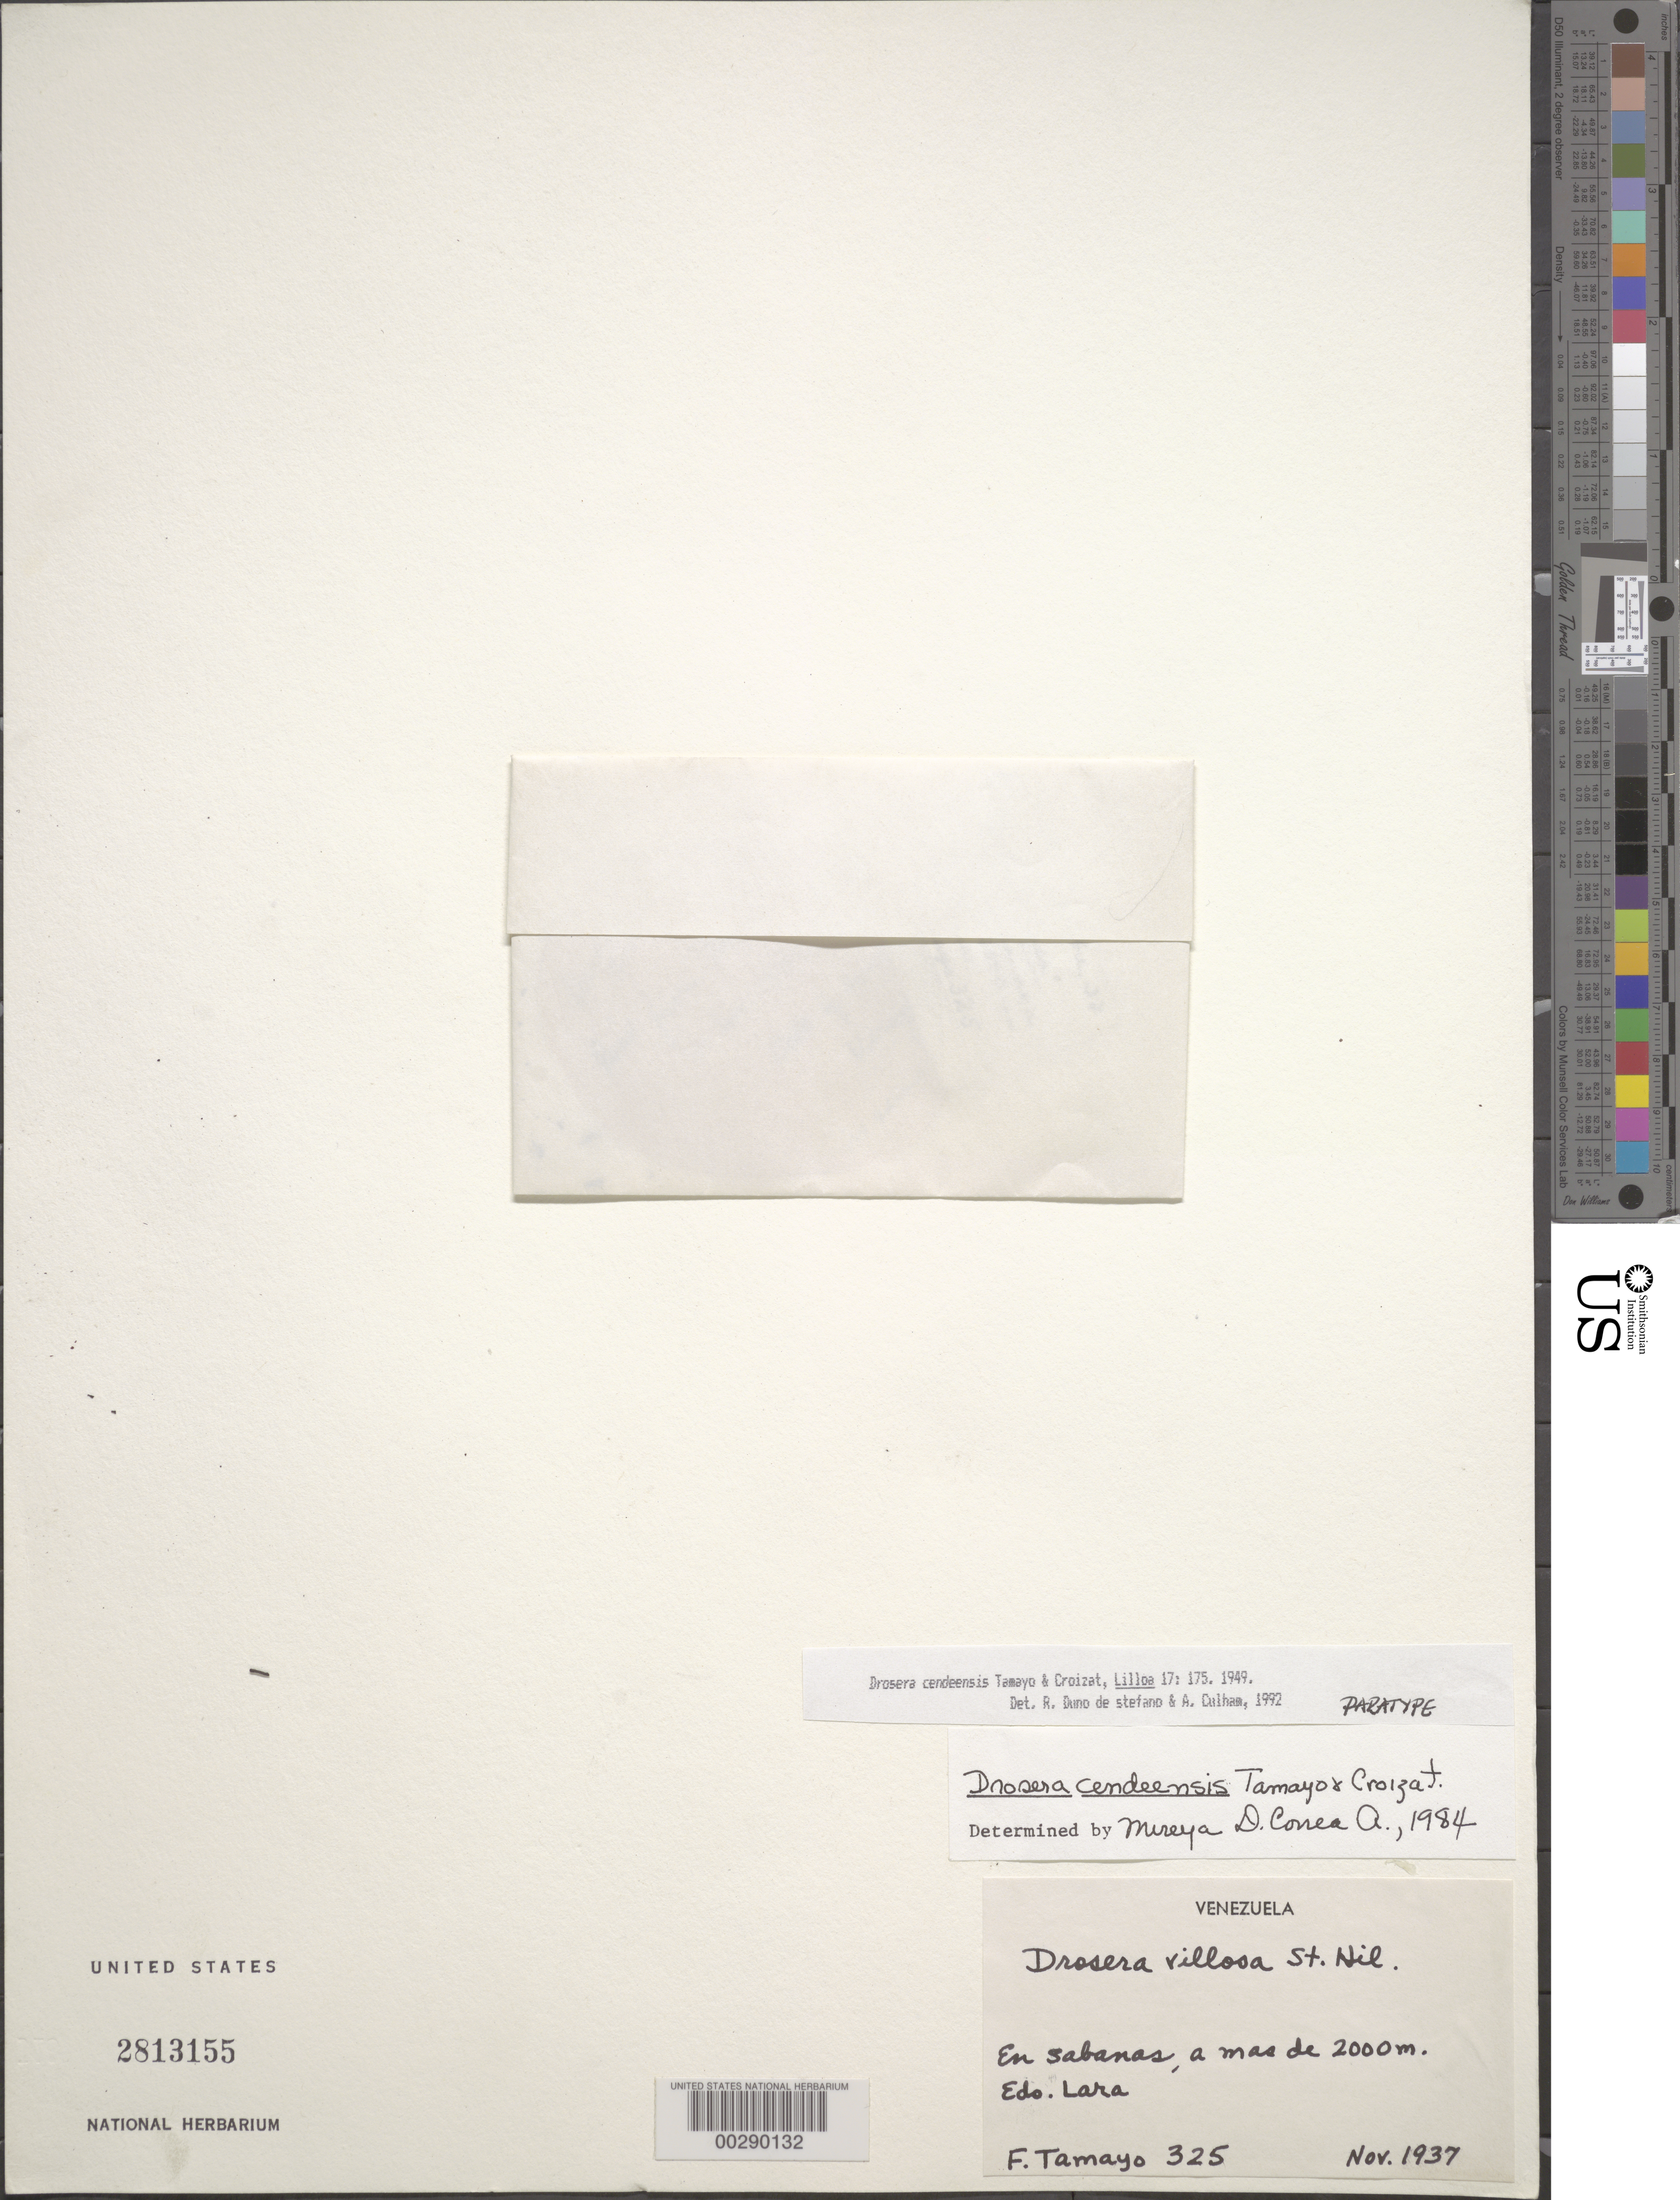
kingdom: Plantae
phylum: Tracheophyta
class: Magnoliopsida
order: Caryophyllales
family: Droseraceae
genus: Drosera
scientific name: Drosera cendeensis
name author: Tamayo & Croizat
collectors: F. Tamayo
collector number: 325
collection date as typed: Nov 1937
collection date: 1937-11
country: Venezuela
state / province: Lara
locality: En sabanas, a mas de 2000 m.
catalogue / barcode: US 2813155